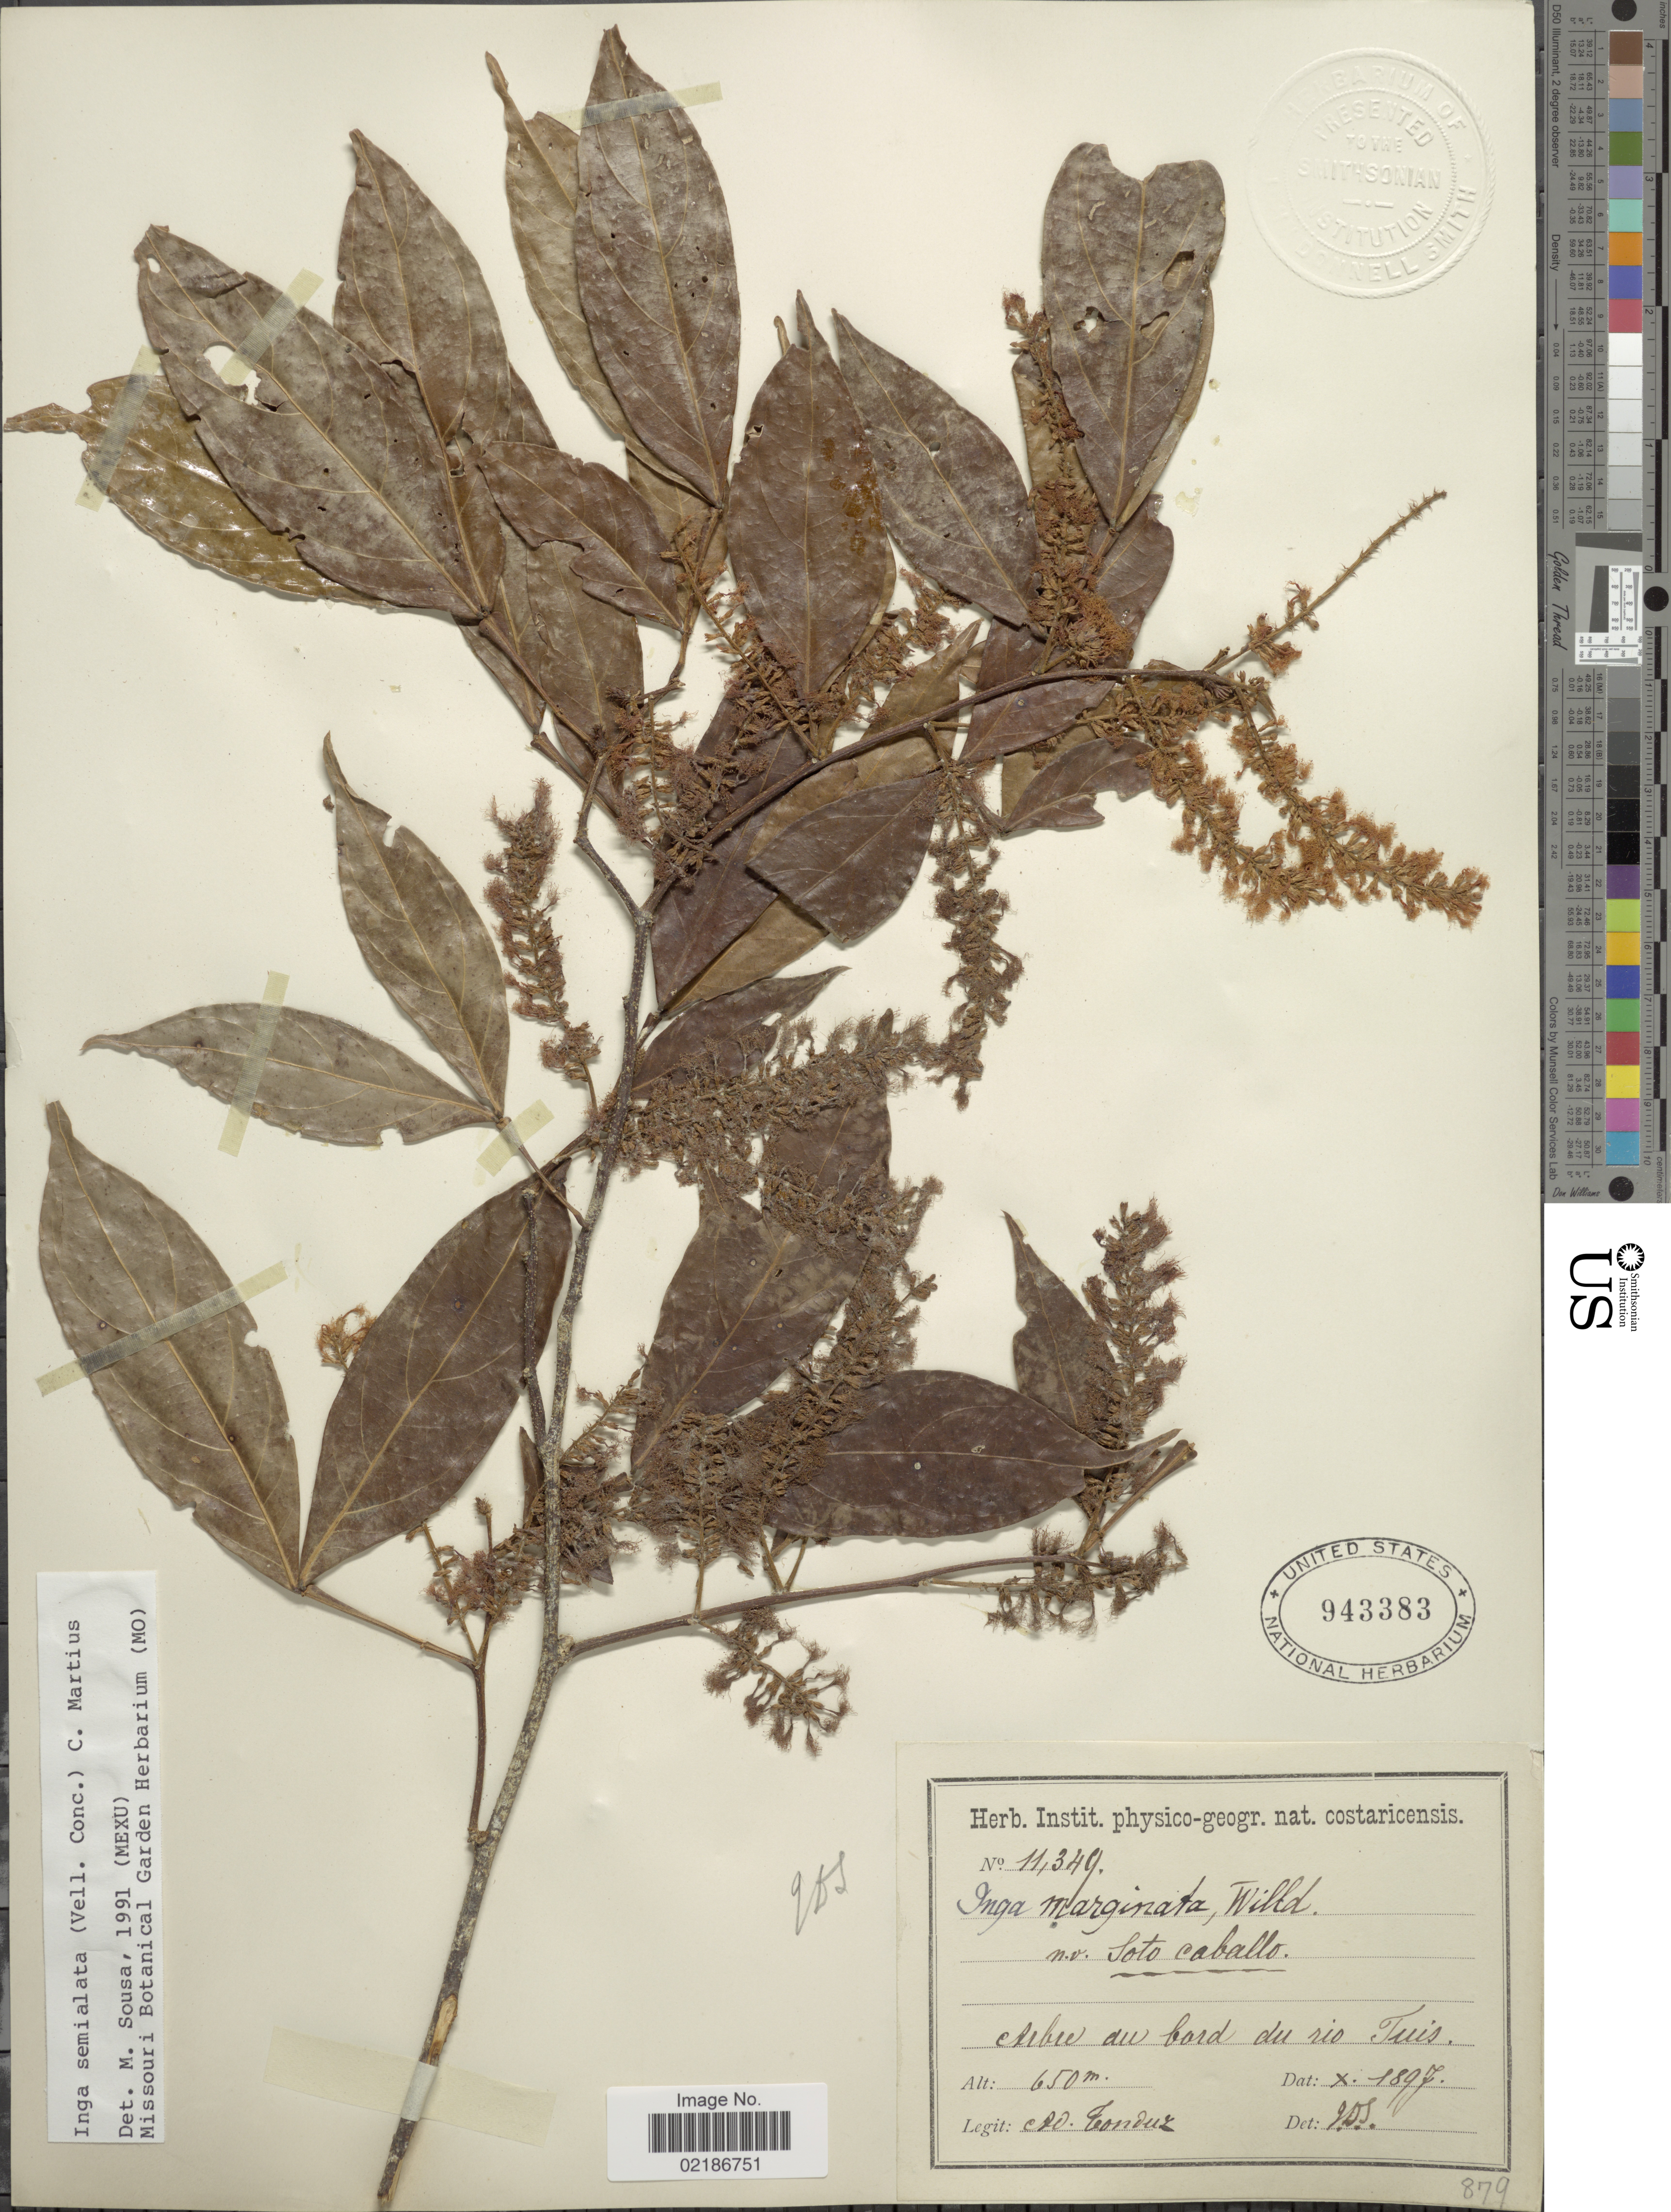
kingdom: Plantae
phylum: Tracheophyta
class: Magnoliopsida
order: Fabales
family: Fabaceae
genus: Inga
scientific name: Inga marginata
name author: Willd.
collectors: A. Tonduz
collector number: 11349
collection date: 1897-10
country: Costa Rica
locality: Bord du Rio Tuis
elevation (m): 650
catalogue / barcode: US 943383